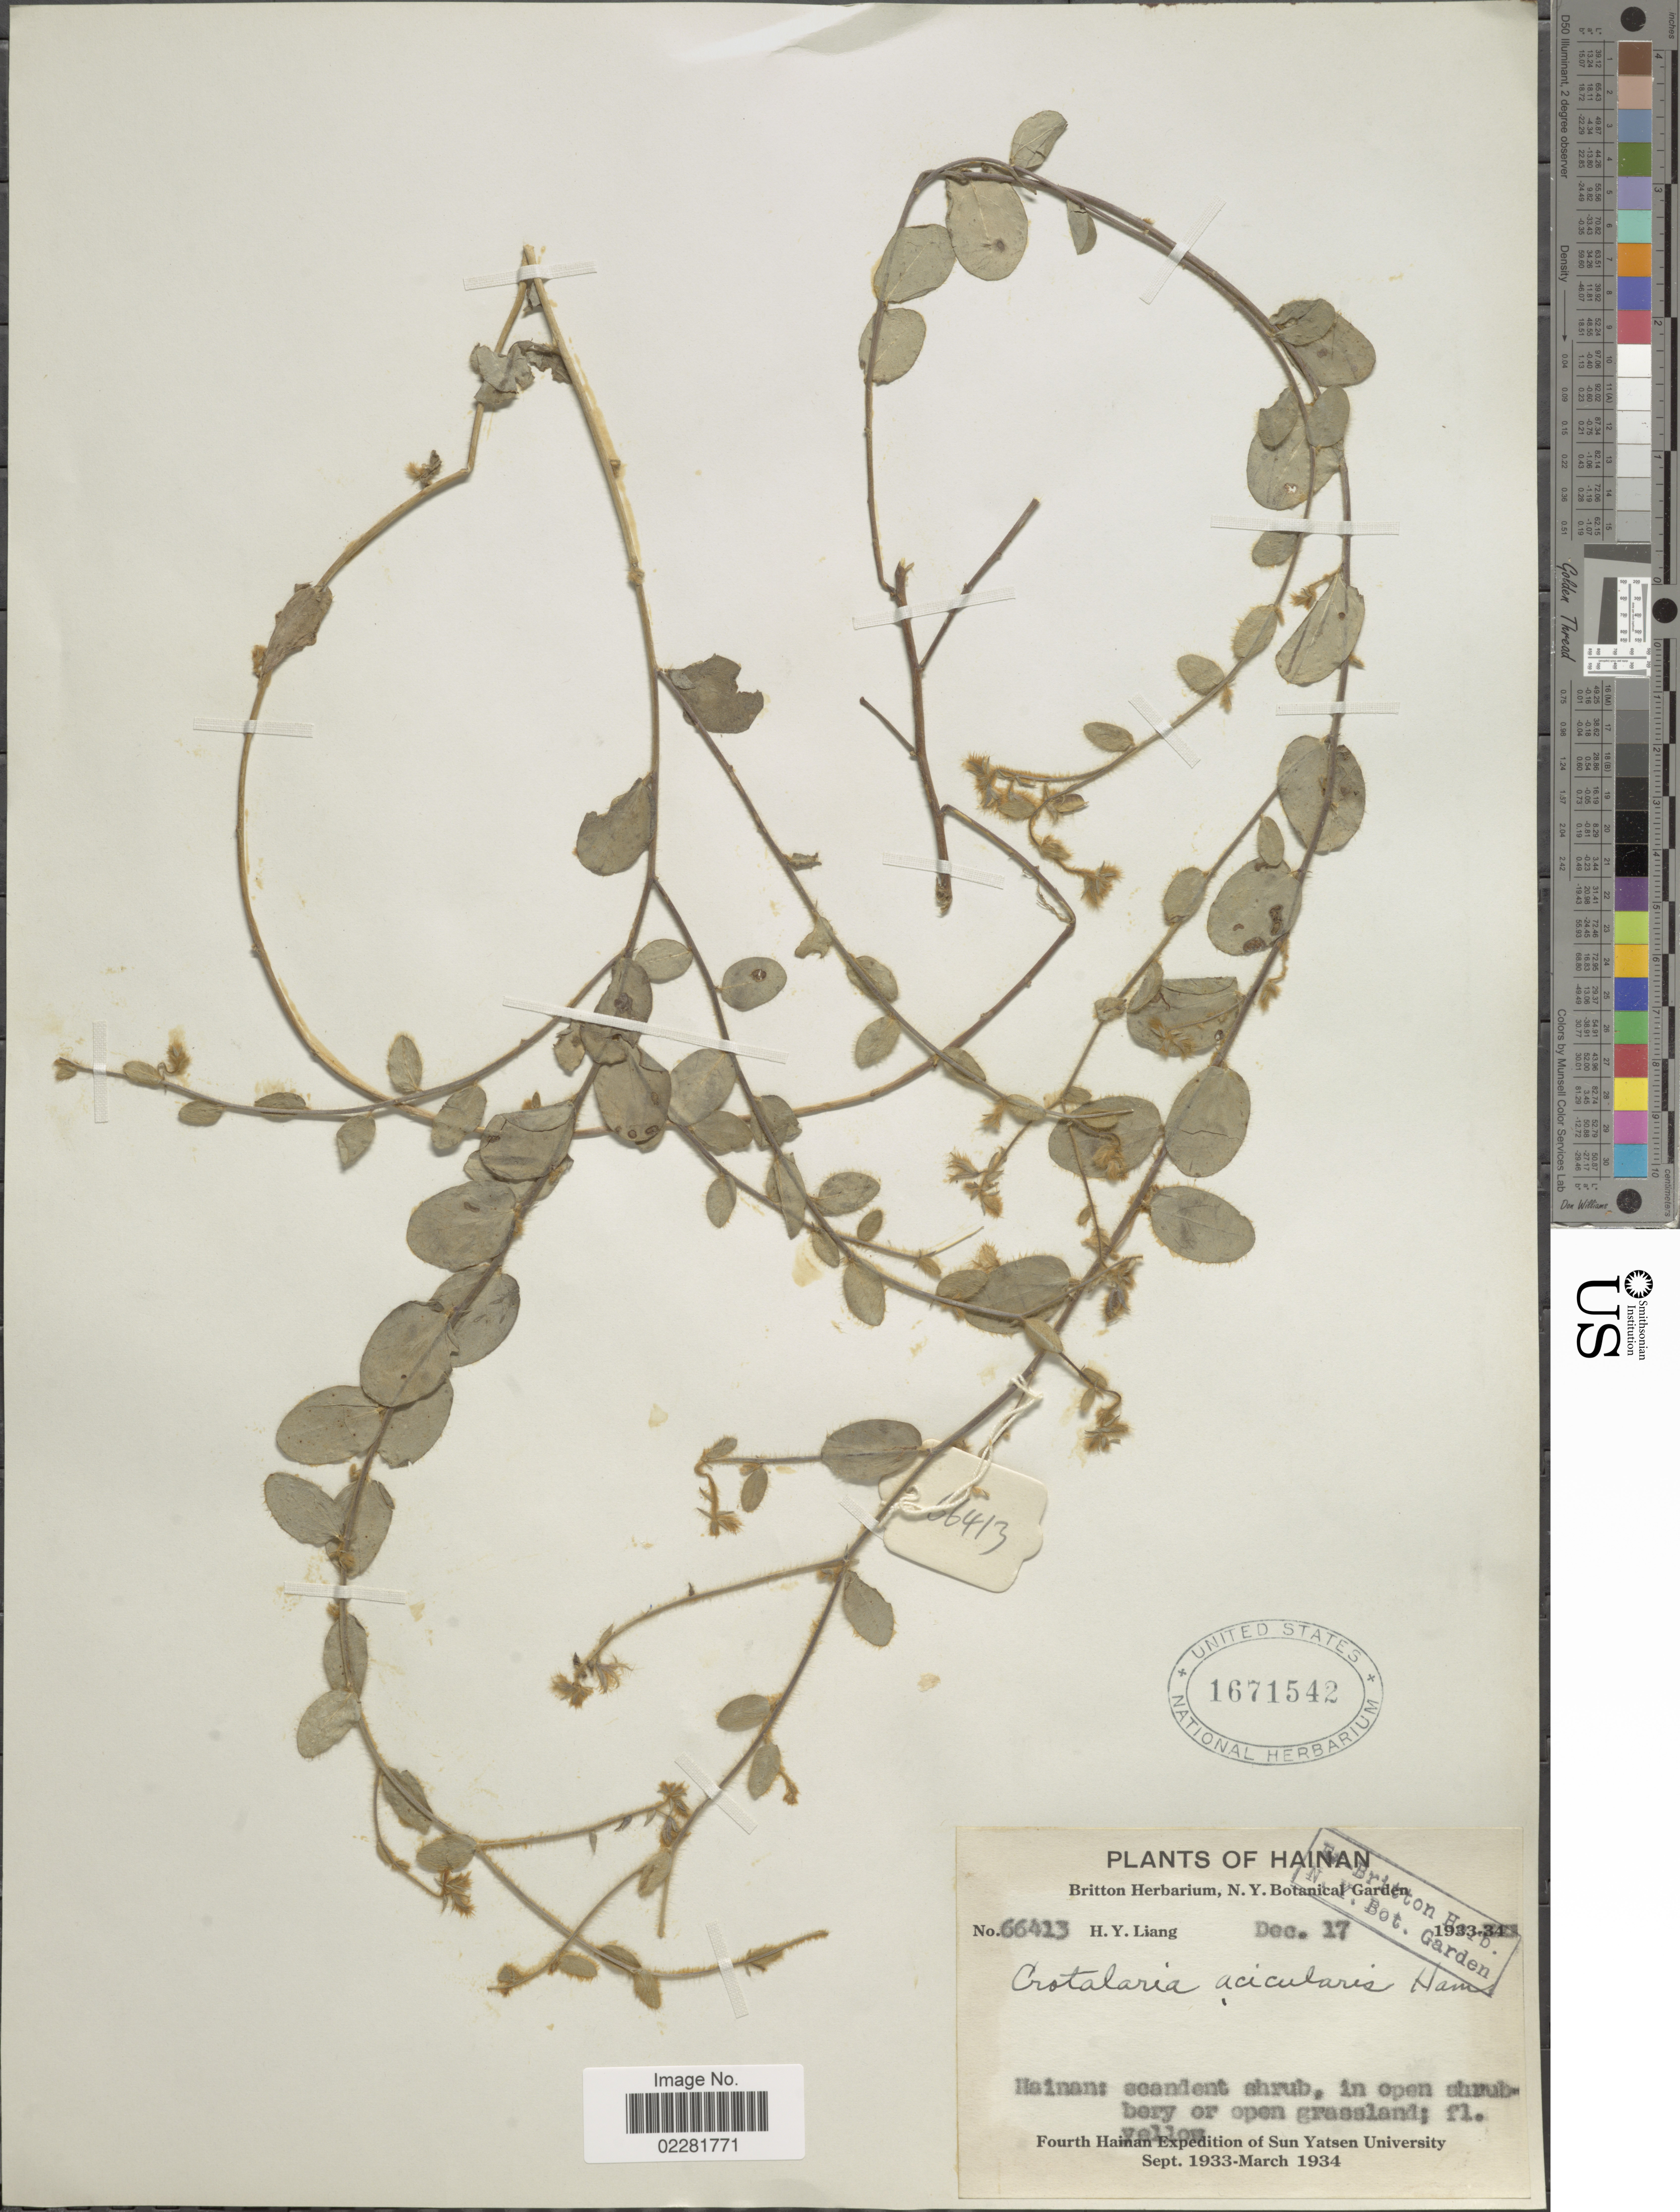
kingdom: Plantae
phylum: Tracheophyta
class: Magnoliopsida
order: Fabales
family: Fabaceae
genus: Crotalaria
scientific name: Crotalaria acicularis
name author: Ham.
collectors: H. Y. Liang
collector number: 66413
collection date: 1933-12-17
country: China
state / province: Hainan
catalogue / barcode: US 1671542